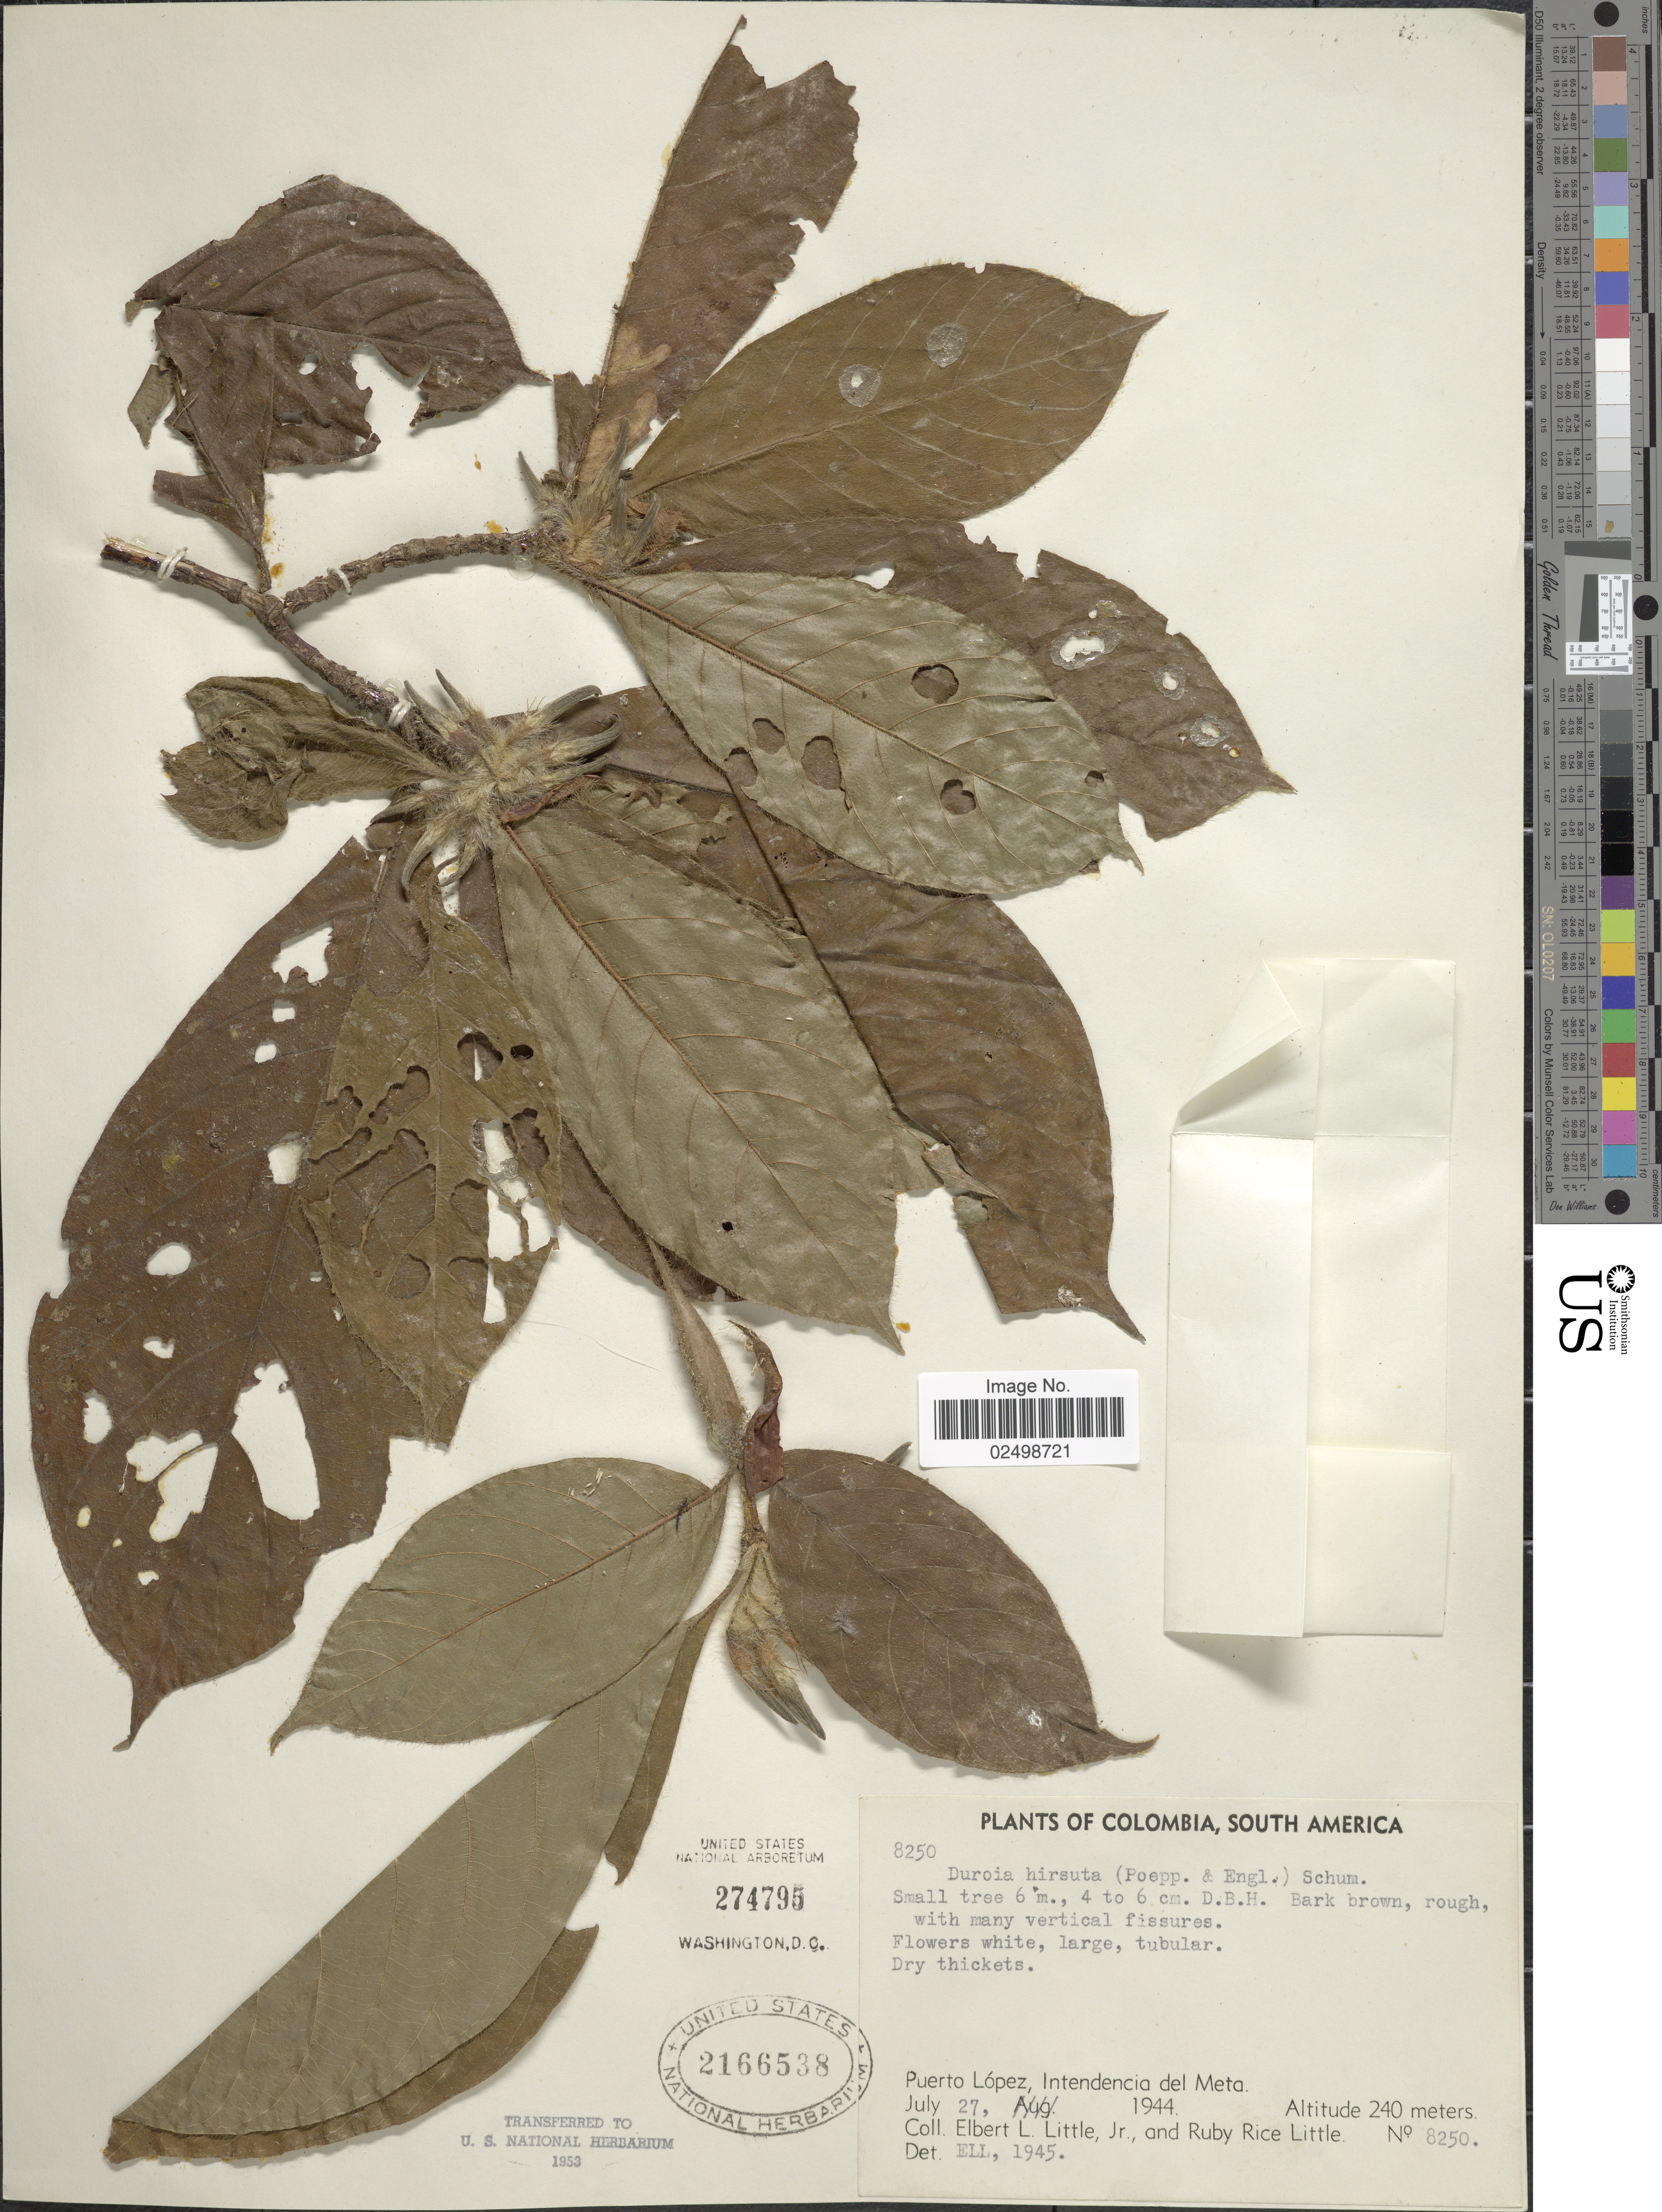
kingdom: Plantae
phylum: Tracheophyta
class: Magnoliopsida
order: Gentianales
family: Rubiaceae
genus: Duroia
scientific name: Duroia hirsuta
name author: (Poepp.) K. Schum.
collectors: E. L. Little & R. R. Little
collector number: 8250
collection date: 1944-07-27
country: Colombia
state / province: Meta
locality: Puerto Lopez, Intendencia del Meta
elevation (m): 240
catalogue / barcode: US 2166538